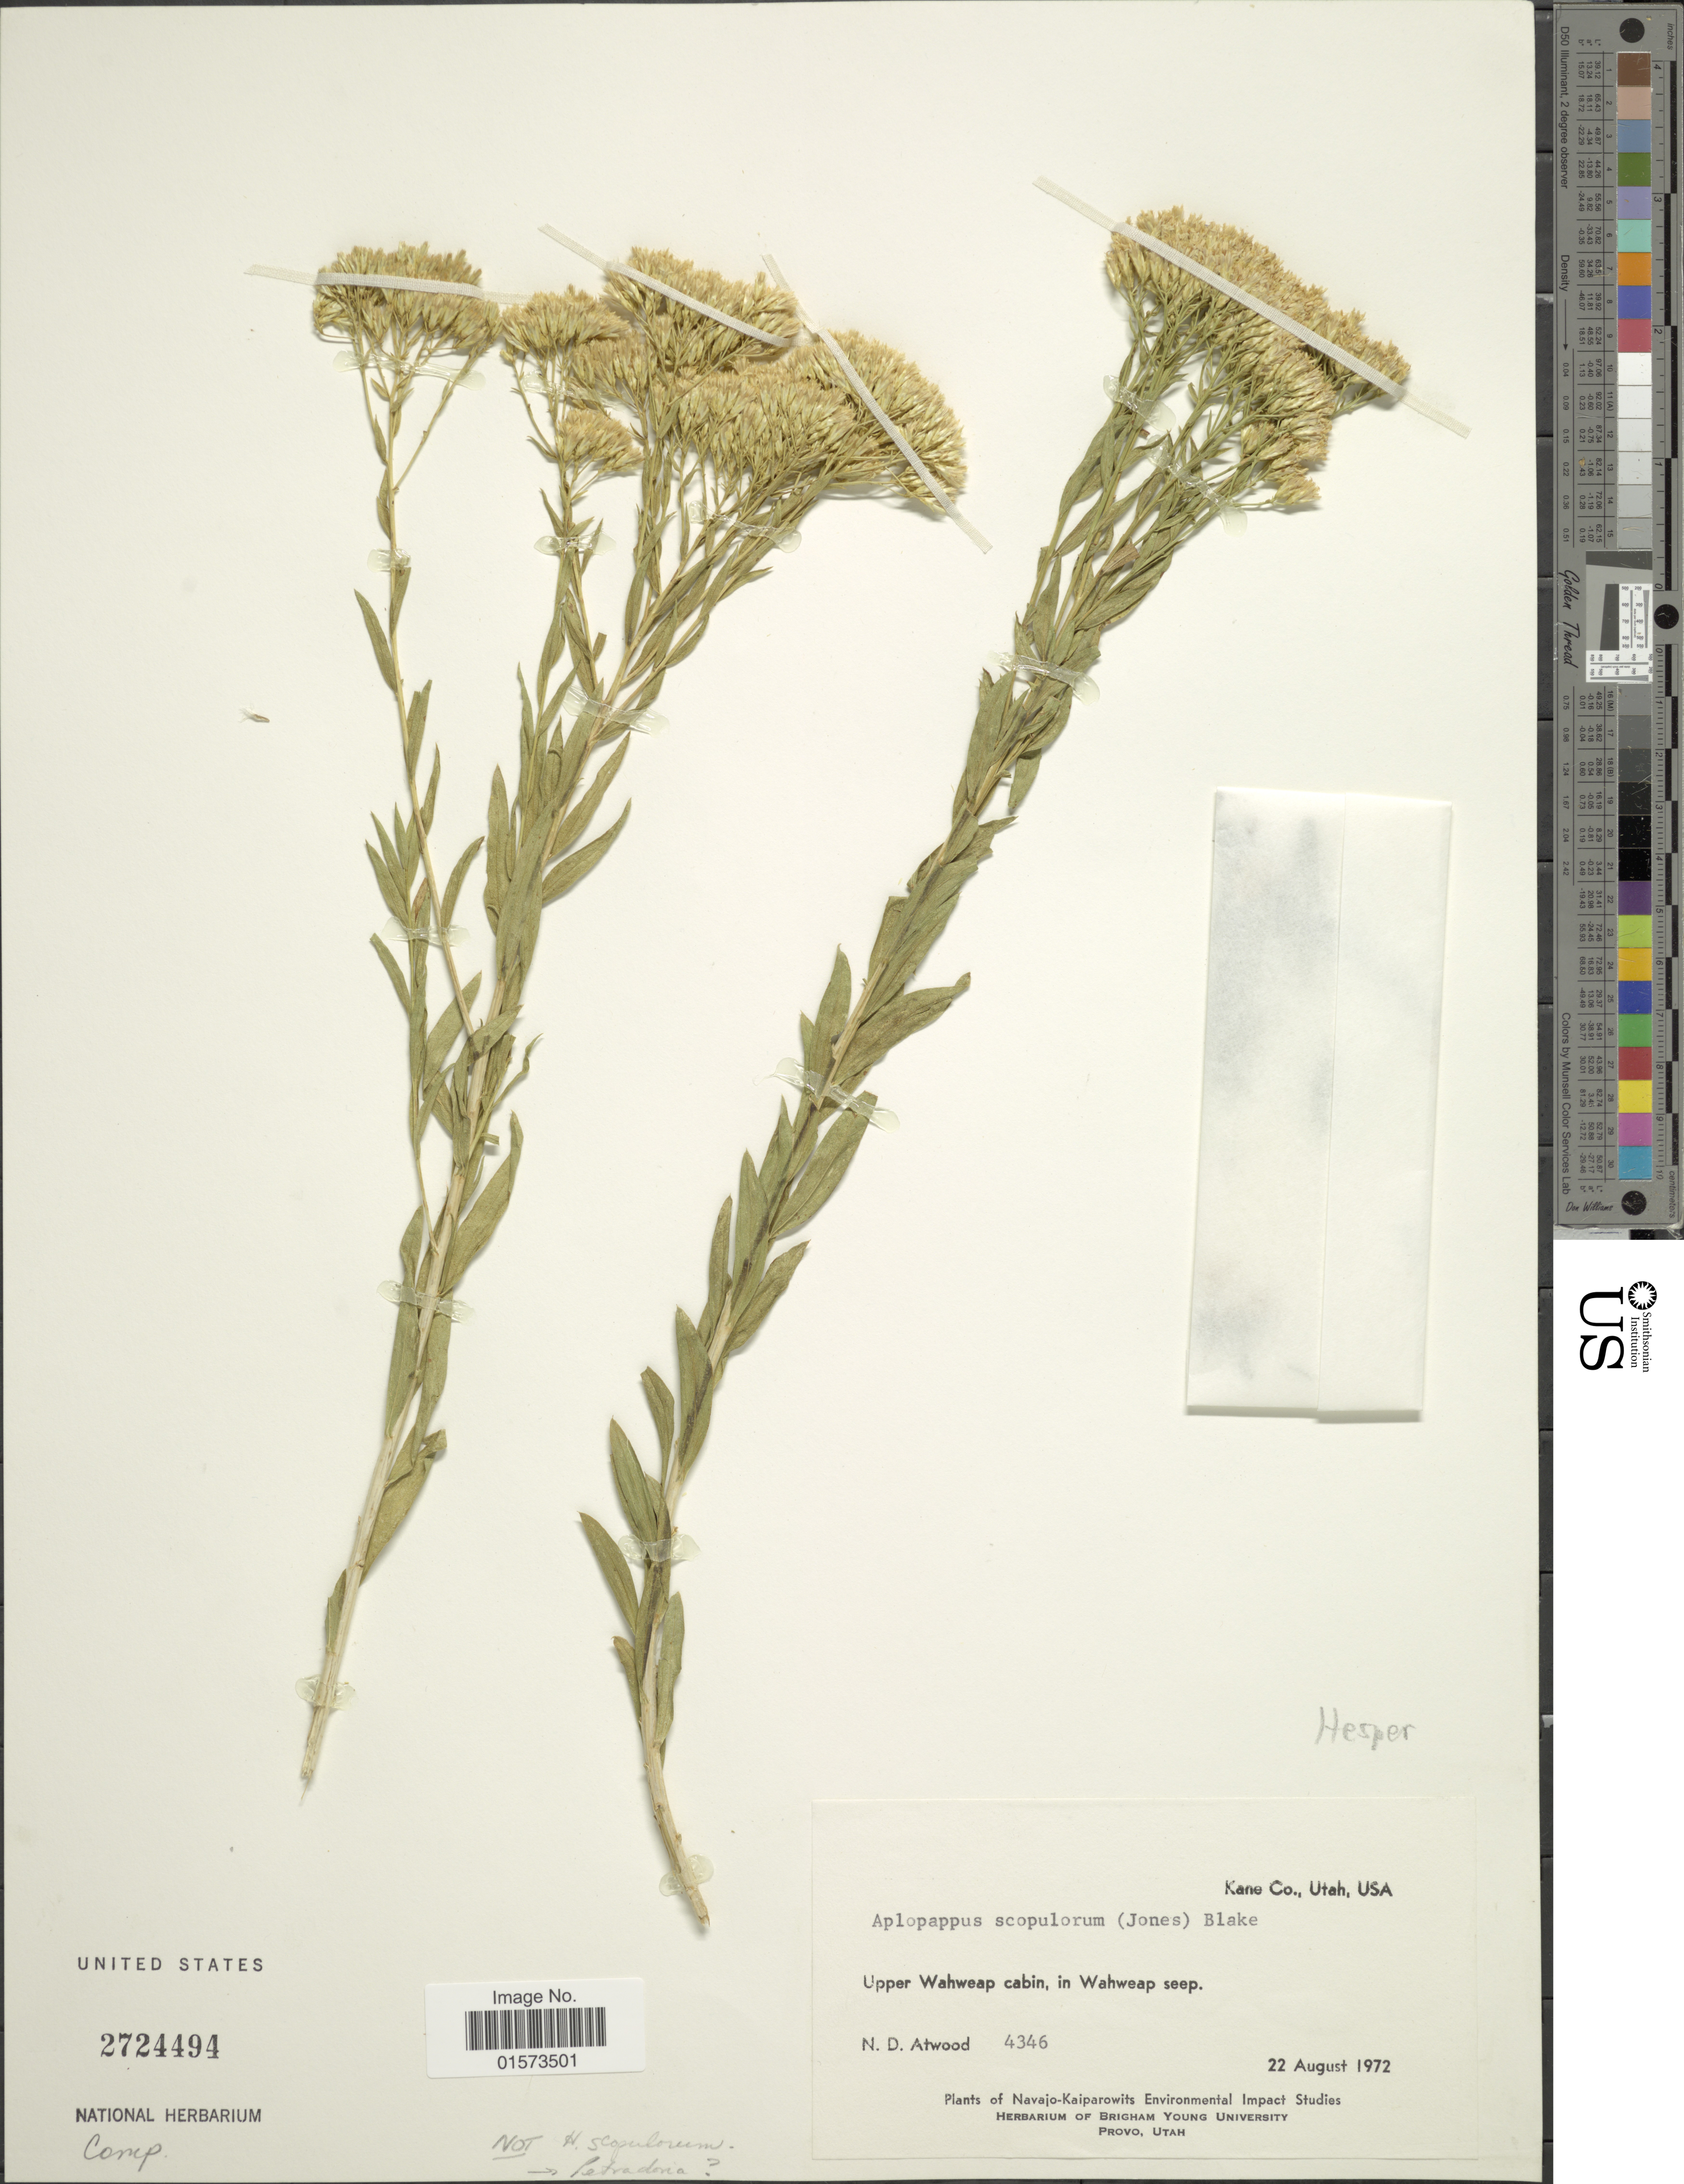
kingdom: Plantae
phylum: Tracheophyta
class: Magnoliopsida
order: Asterales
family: Asteraceae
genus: Hesperodoria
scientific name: Hesperodoria scopulorum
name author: (M.E. Jones) Greene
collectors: N. Atwood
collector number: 4346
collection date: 1972-08-22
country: United States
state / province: Utah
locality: Kane Co., Upper Wahweap cabin, in Wahweap seep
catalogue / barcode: US 2724494